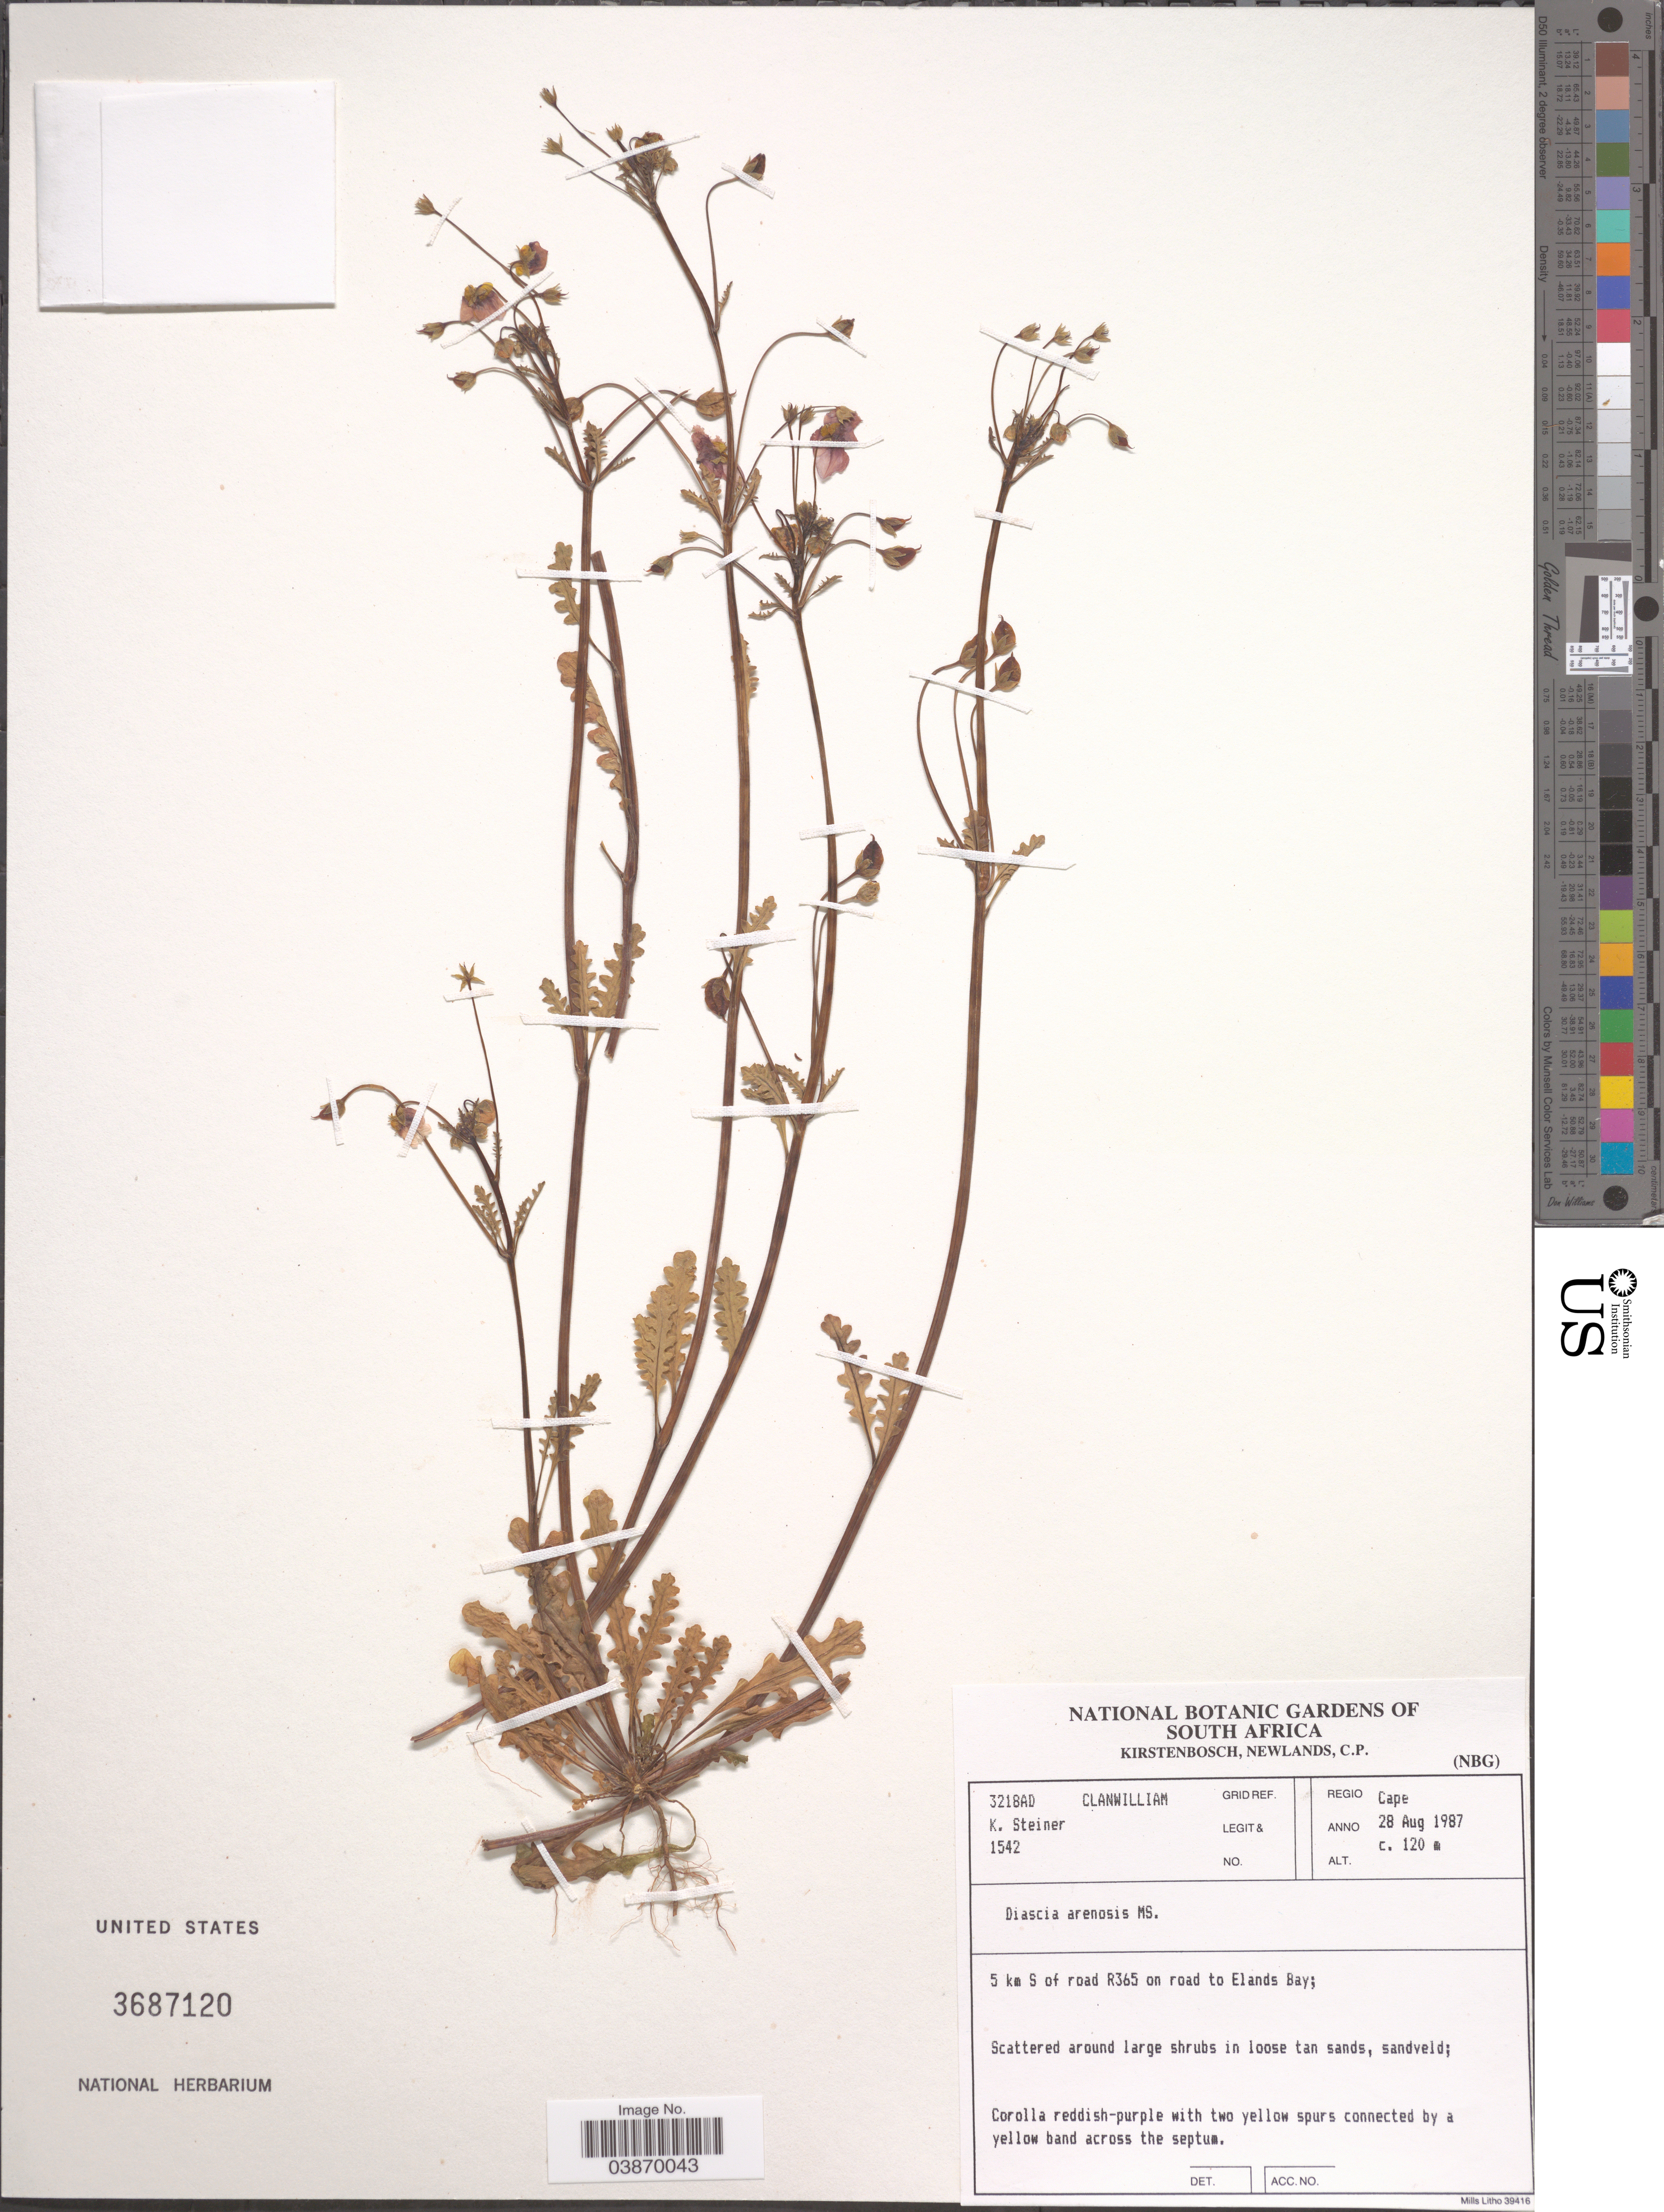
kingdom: Plantae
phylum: Tracheophyta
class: Magnoliopsida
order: Lamiales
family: Scrophulariaceae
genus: Diascia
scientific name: Diascia arenosis K.E. Steiner sp. nov. ined.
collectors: K. Steiner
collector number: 1542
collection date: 1987-08-28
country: South Africa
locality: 3218AD Grid ref. Clanwilliam. Regio Cape. 5 km S of road R365 on road to Elands Bay.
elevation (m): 120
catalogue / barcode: US 3687120